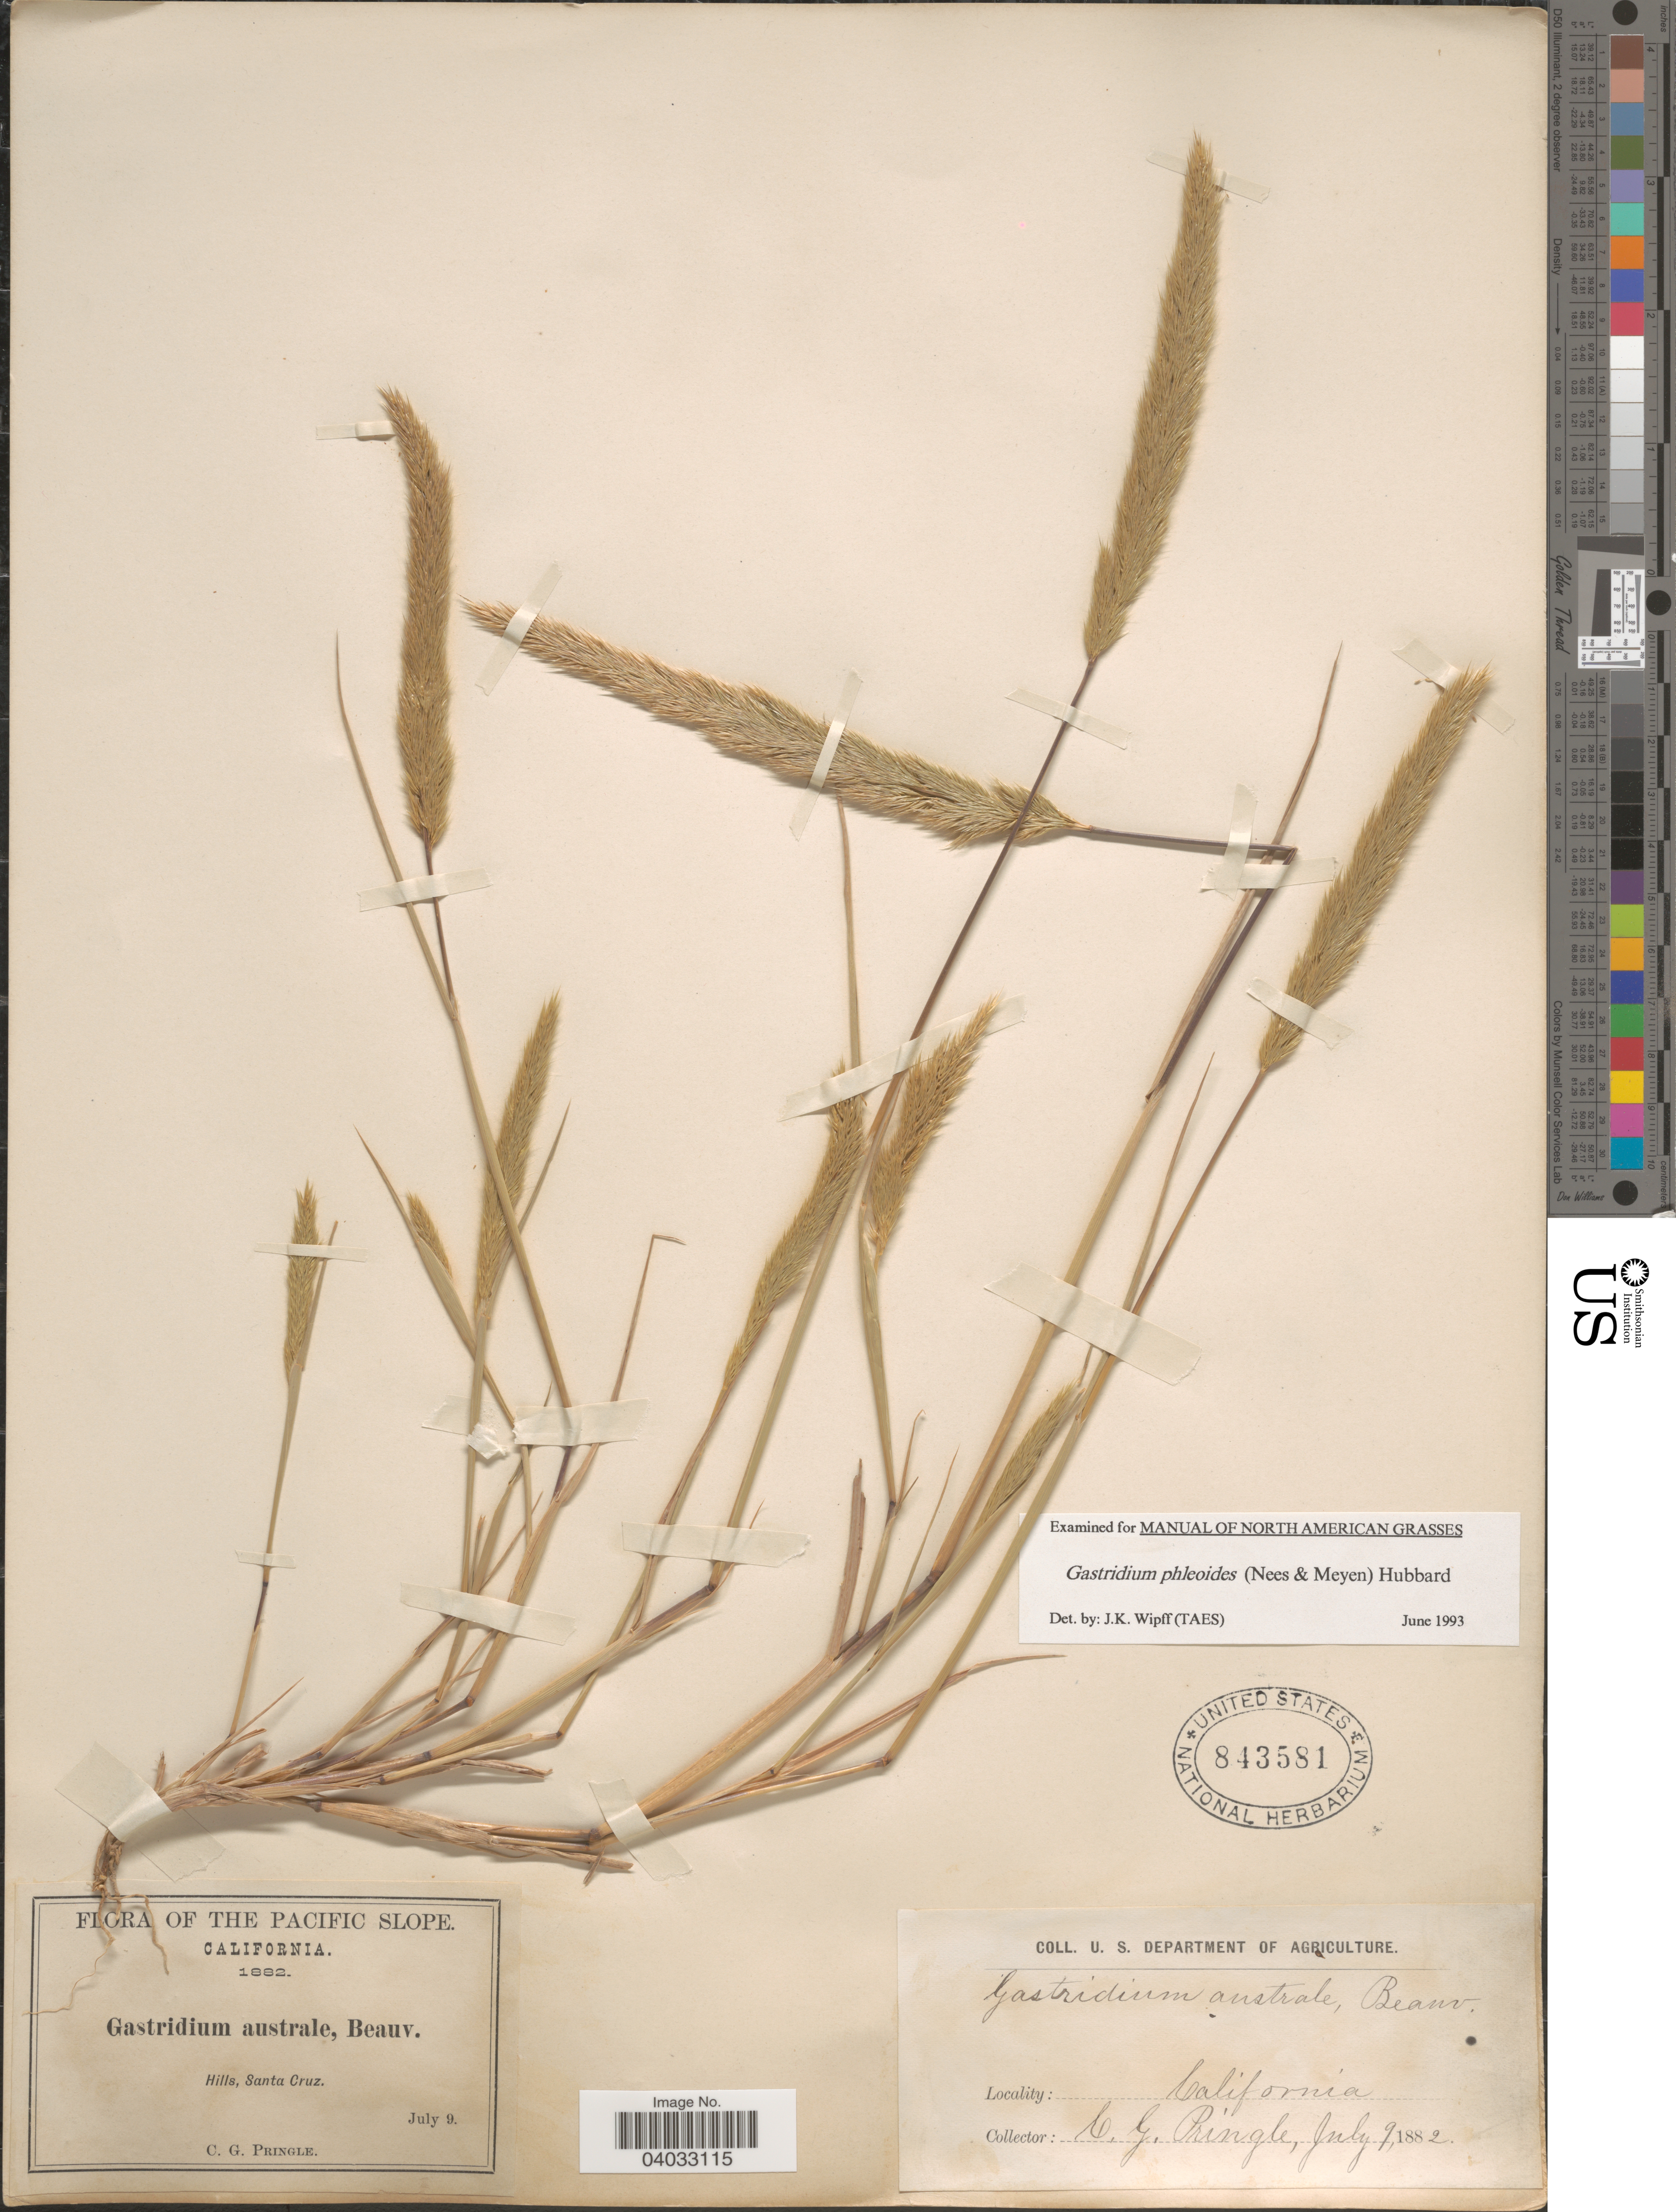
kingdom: Plantae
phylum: Tracheophyta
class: Liliopsida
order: Poales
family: Poaceae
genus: Gastridium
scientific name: Gastridium phleoides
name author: (Nees) C.E. Hubb.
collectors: C. G. Pringle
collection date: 1882-07-09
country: United States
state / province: California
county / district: Santa Cruz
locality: The Pacific Slope. Santa Cruz.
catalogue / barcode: US 843581